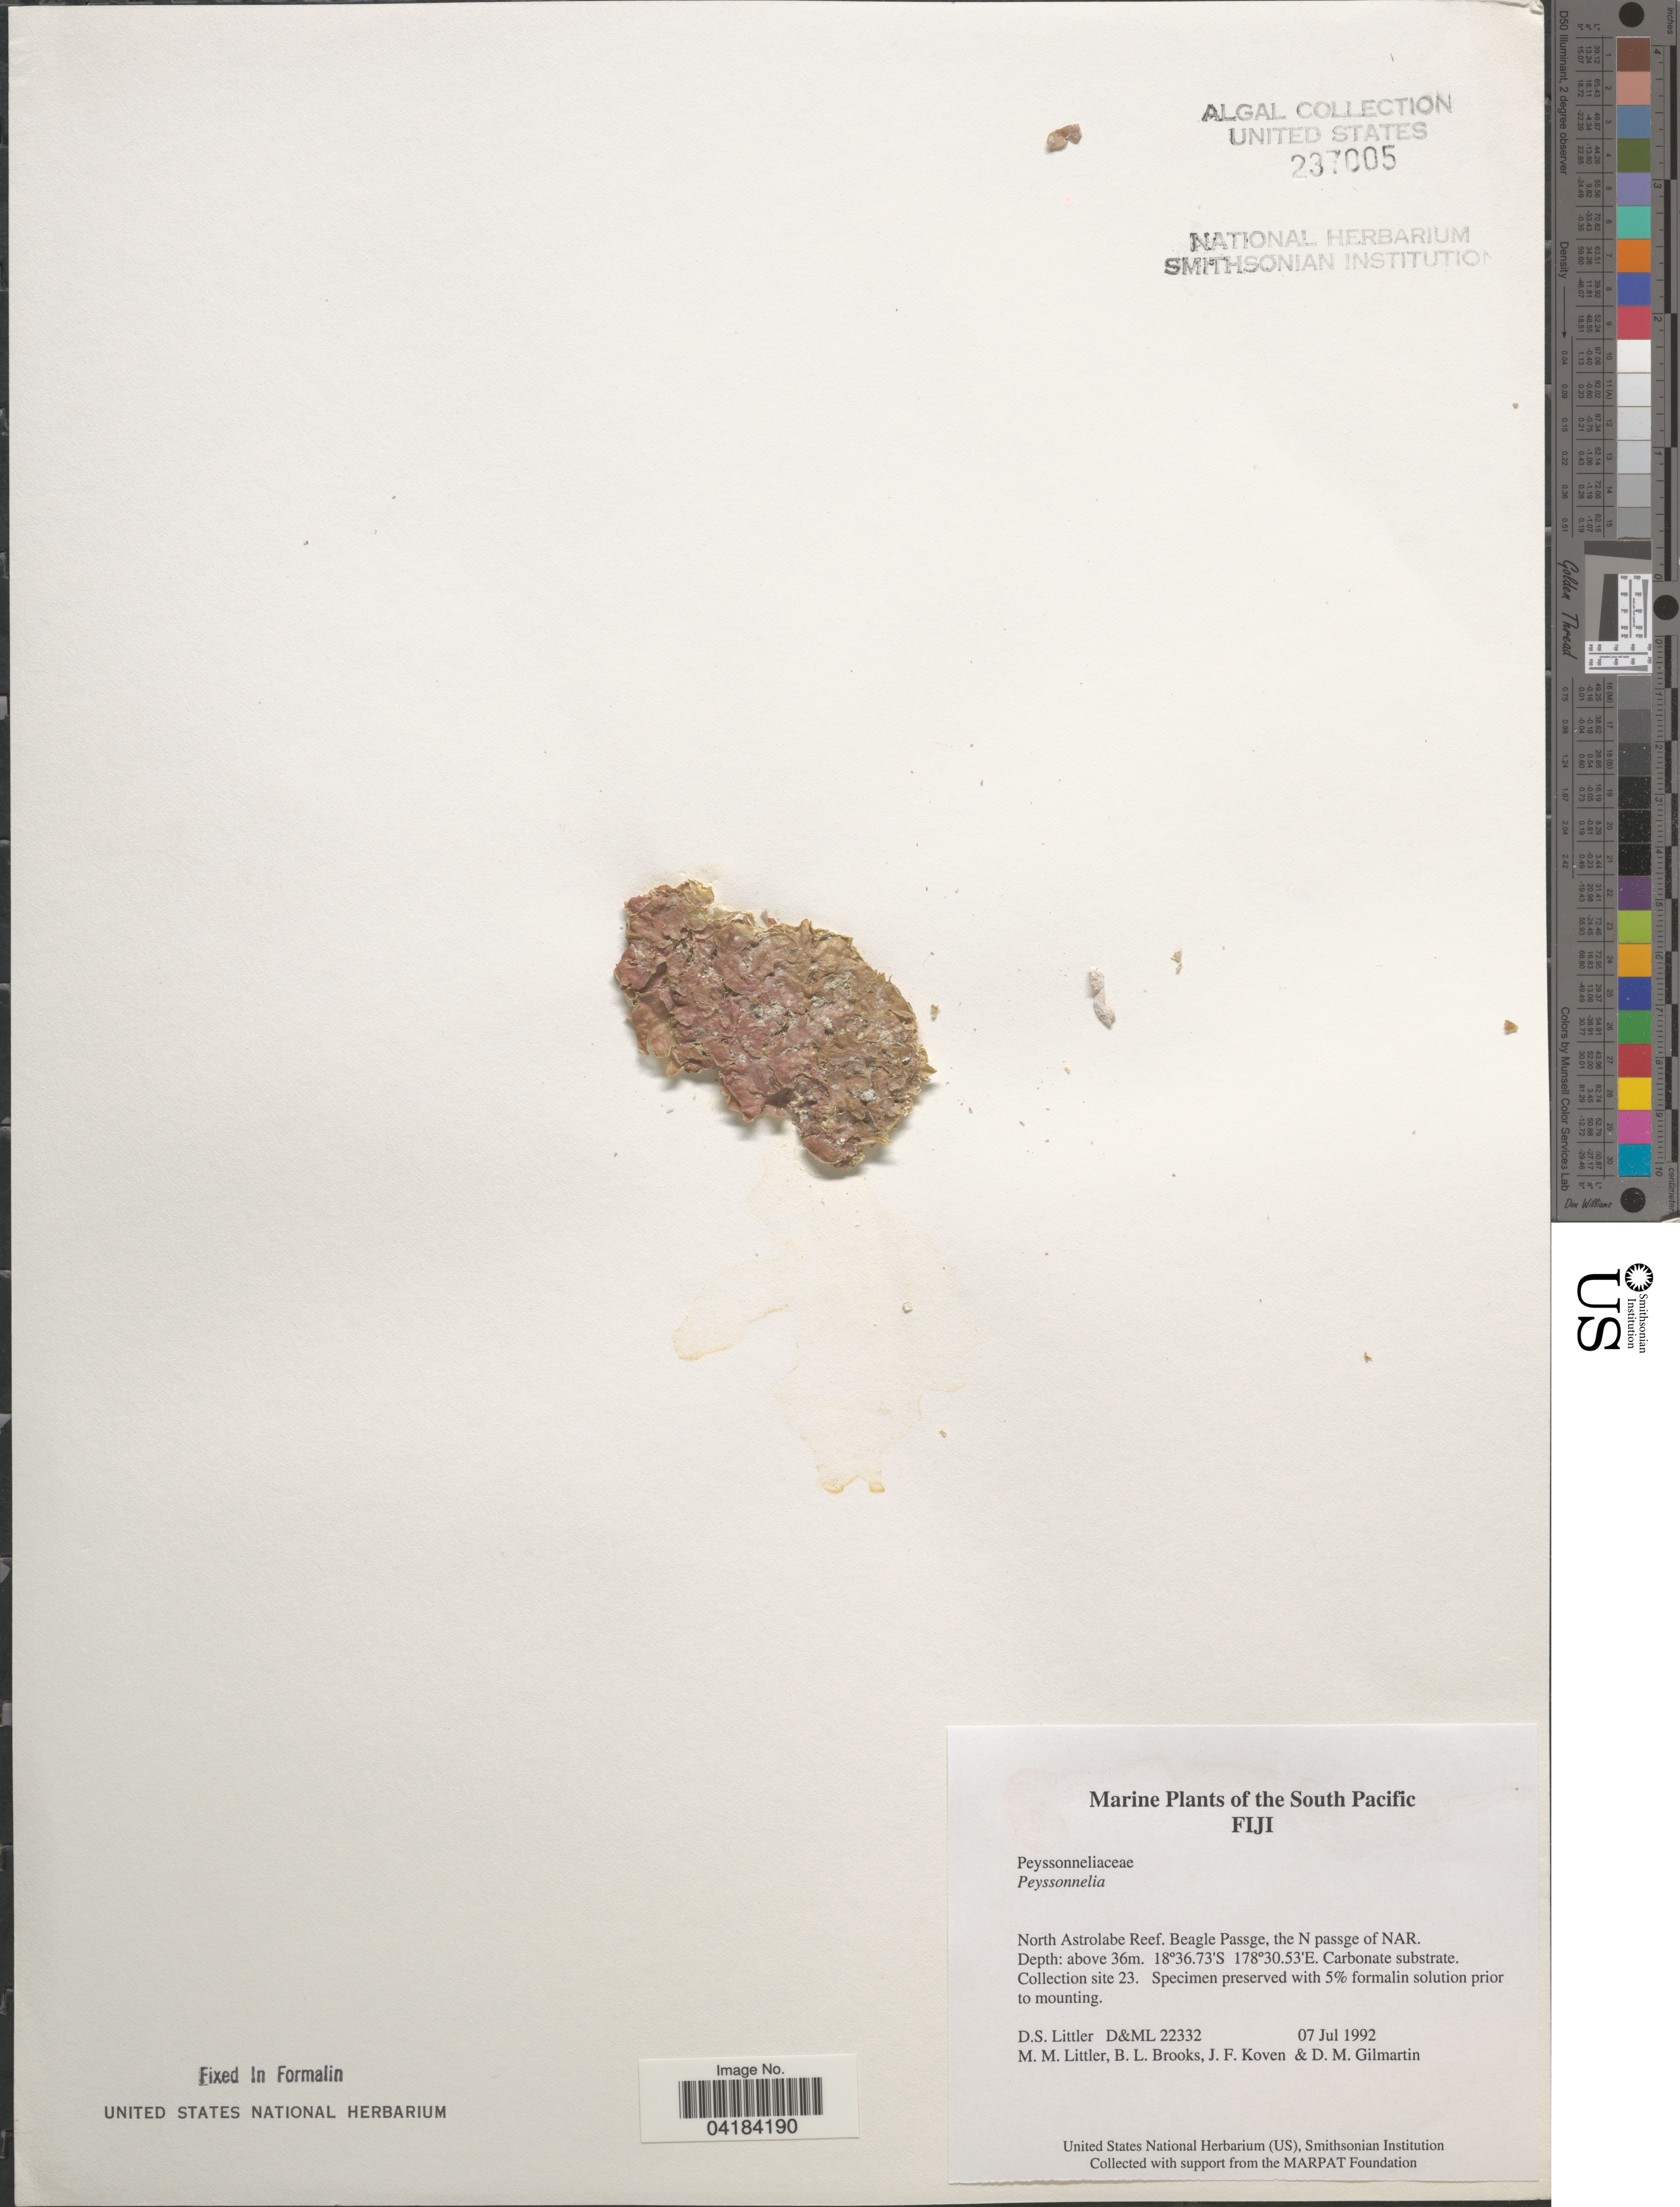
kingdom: Plantae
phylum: Rhodophyta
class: Florideophyceae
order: Peyssonneliales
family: Peyssonneliaceae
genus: Peyssonnelia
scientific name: Peyssonnelia sp.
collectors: D. S. Littler, B. Brooks, J. Koven & D. Gilmartin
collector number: D&ML22332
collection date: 1992-07-07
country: Fiji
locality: South Pacific. North Astrolabe Reef. Beagle Passge, the N passge of NAR. Collection site 23.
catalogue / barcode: US 237005